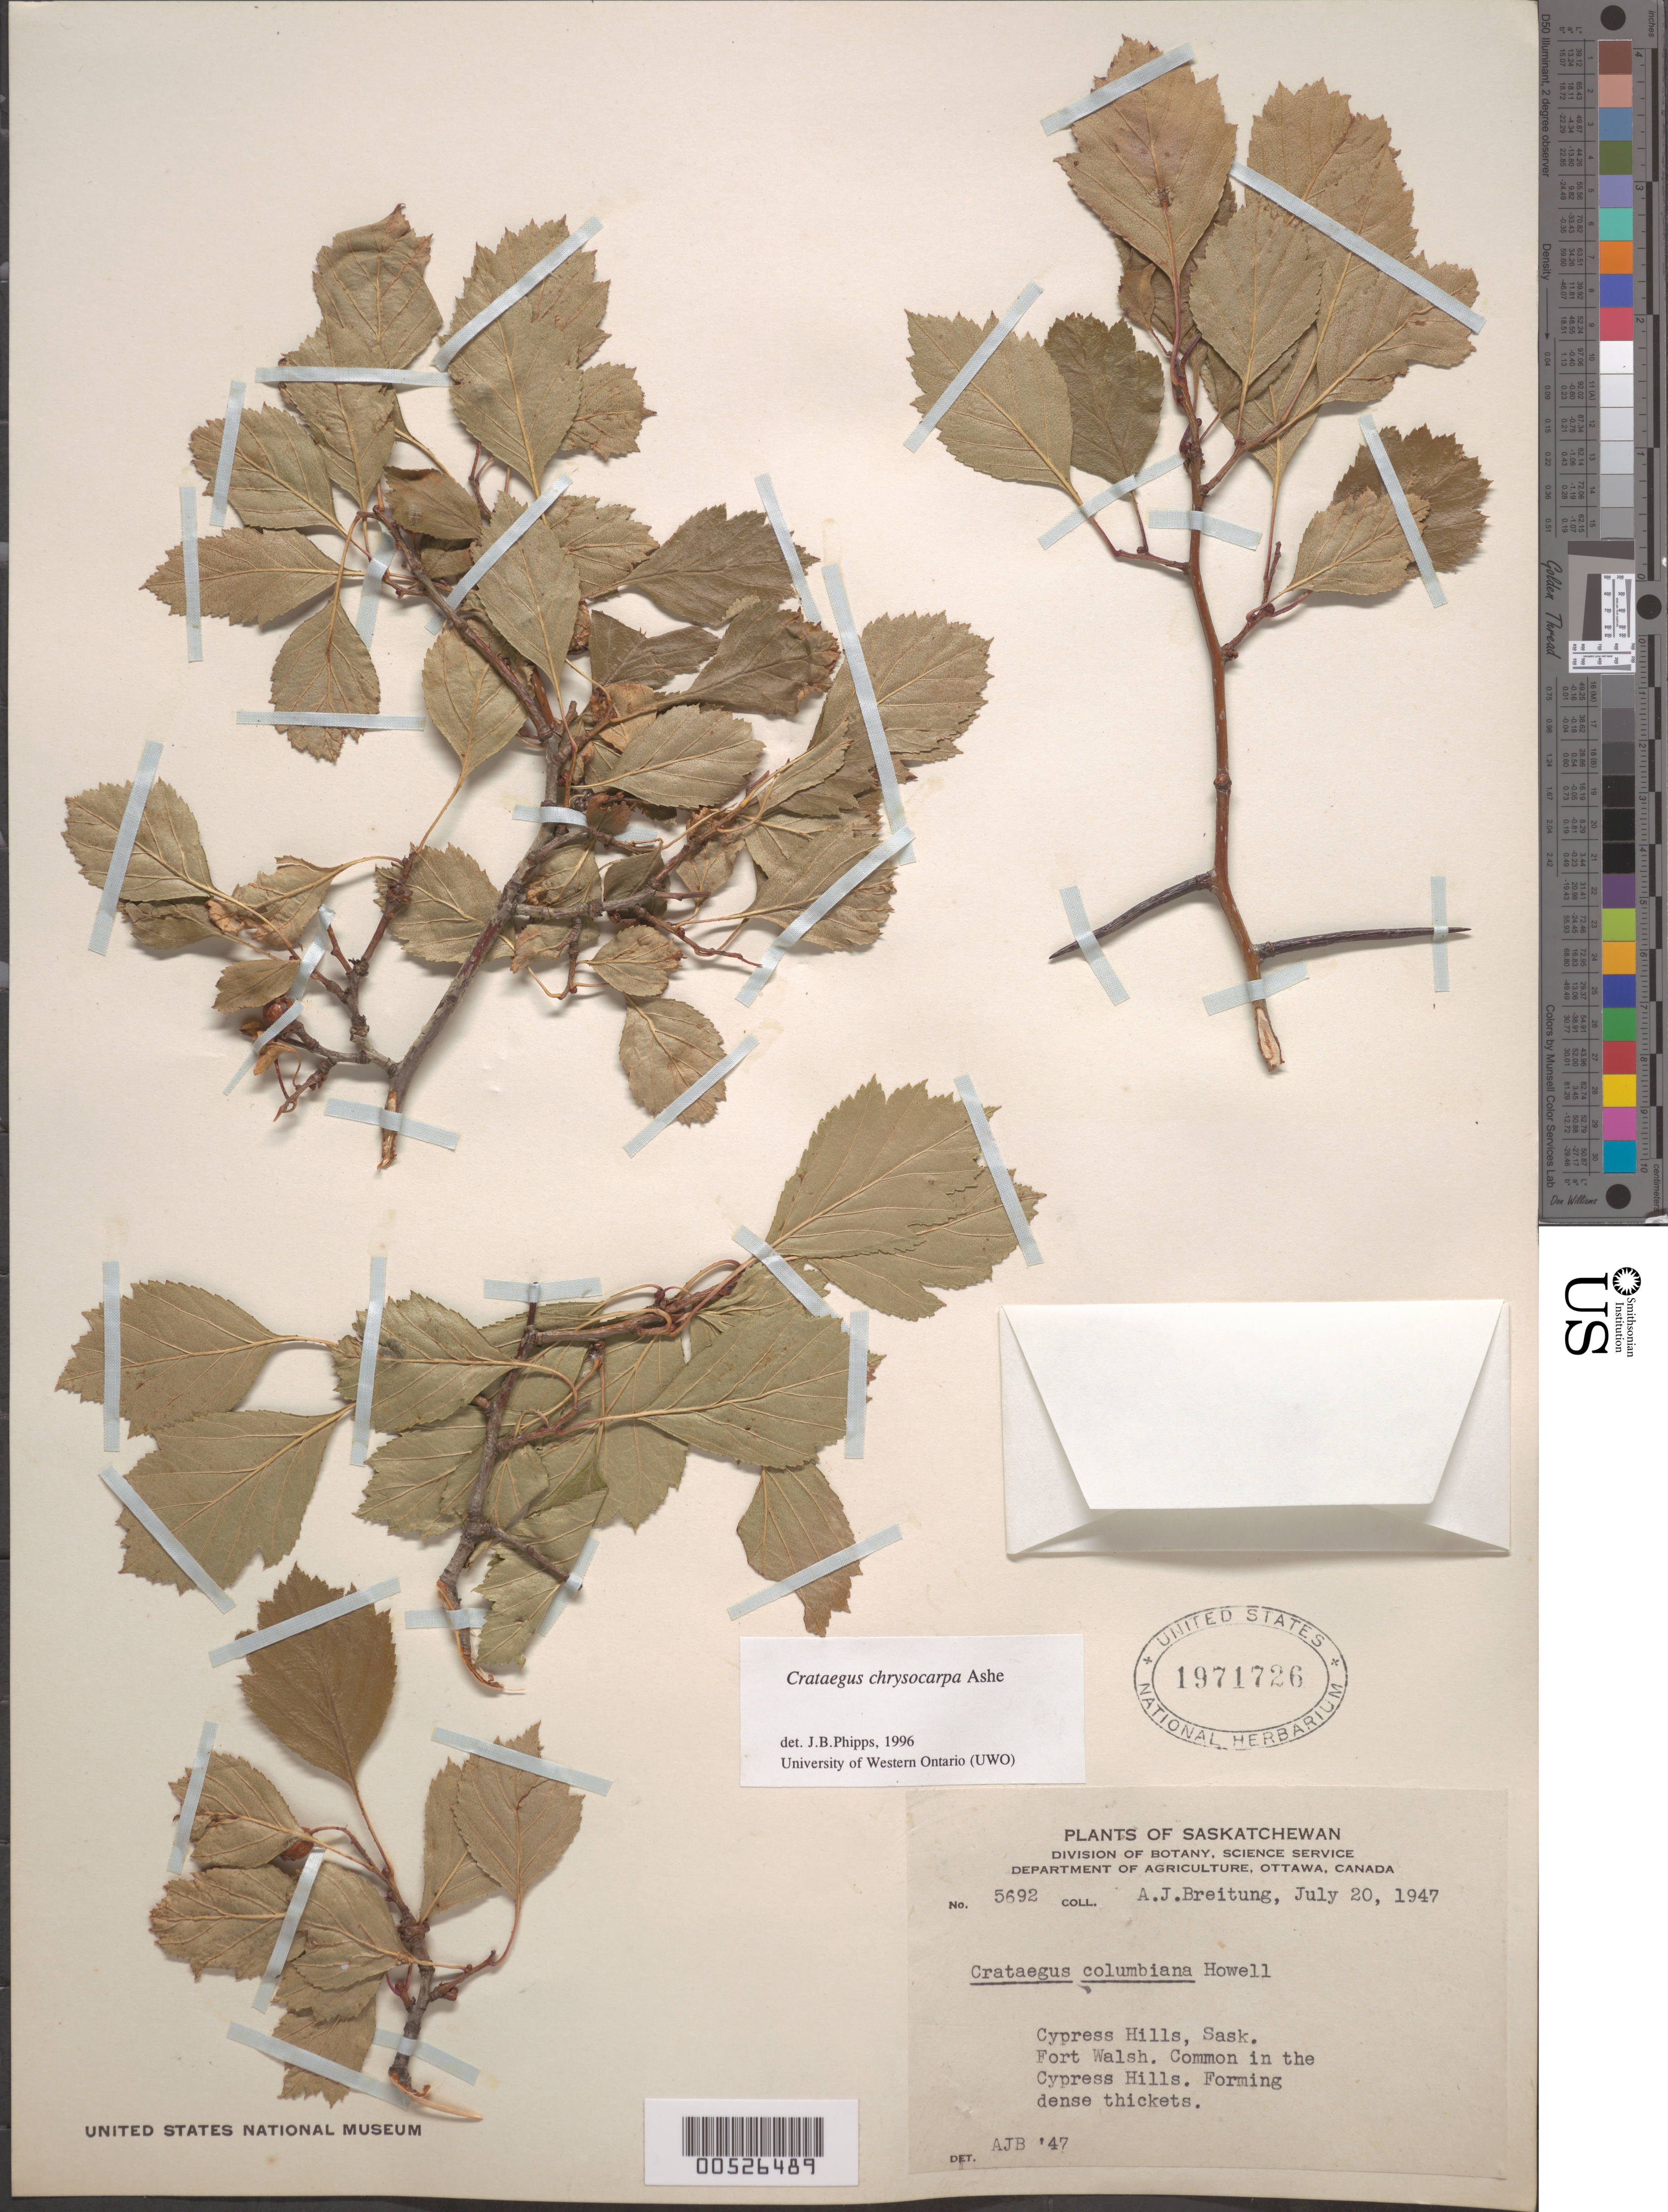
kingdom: Plantae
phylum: Tracheophyta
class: Magnoliopsida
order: Rosales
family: Rosaceae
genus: Crataegus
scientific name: Crataegus chrysocarpa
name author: Ashe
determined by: Phipps, James B., (UWO), University of Western Ontario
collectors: A. J. Breitung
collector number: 5692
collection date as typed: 20 Jul 1947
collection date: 1947-07-20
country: Canada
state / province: Saskatchewan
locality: Cypress Hills, Fort Walsh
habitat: Dense thickets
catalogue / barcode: US 1971726